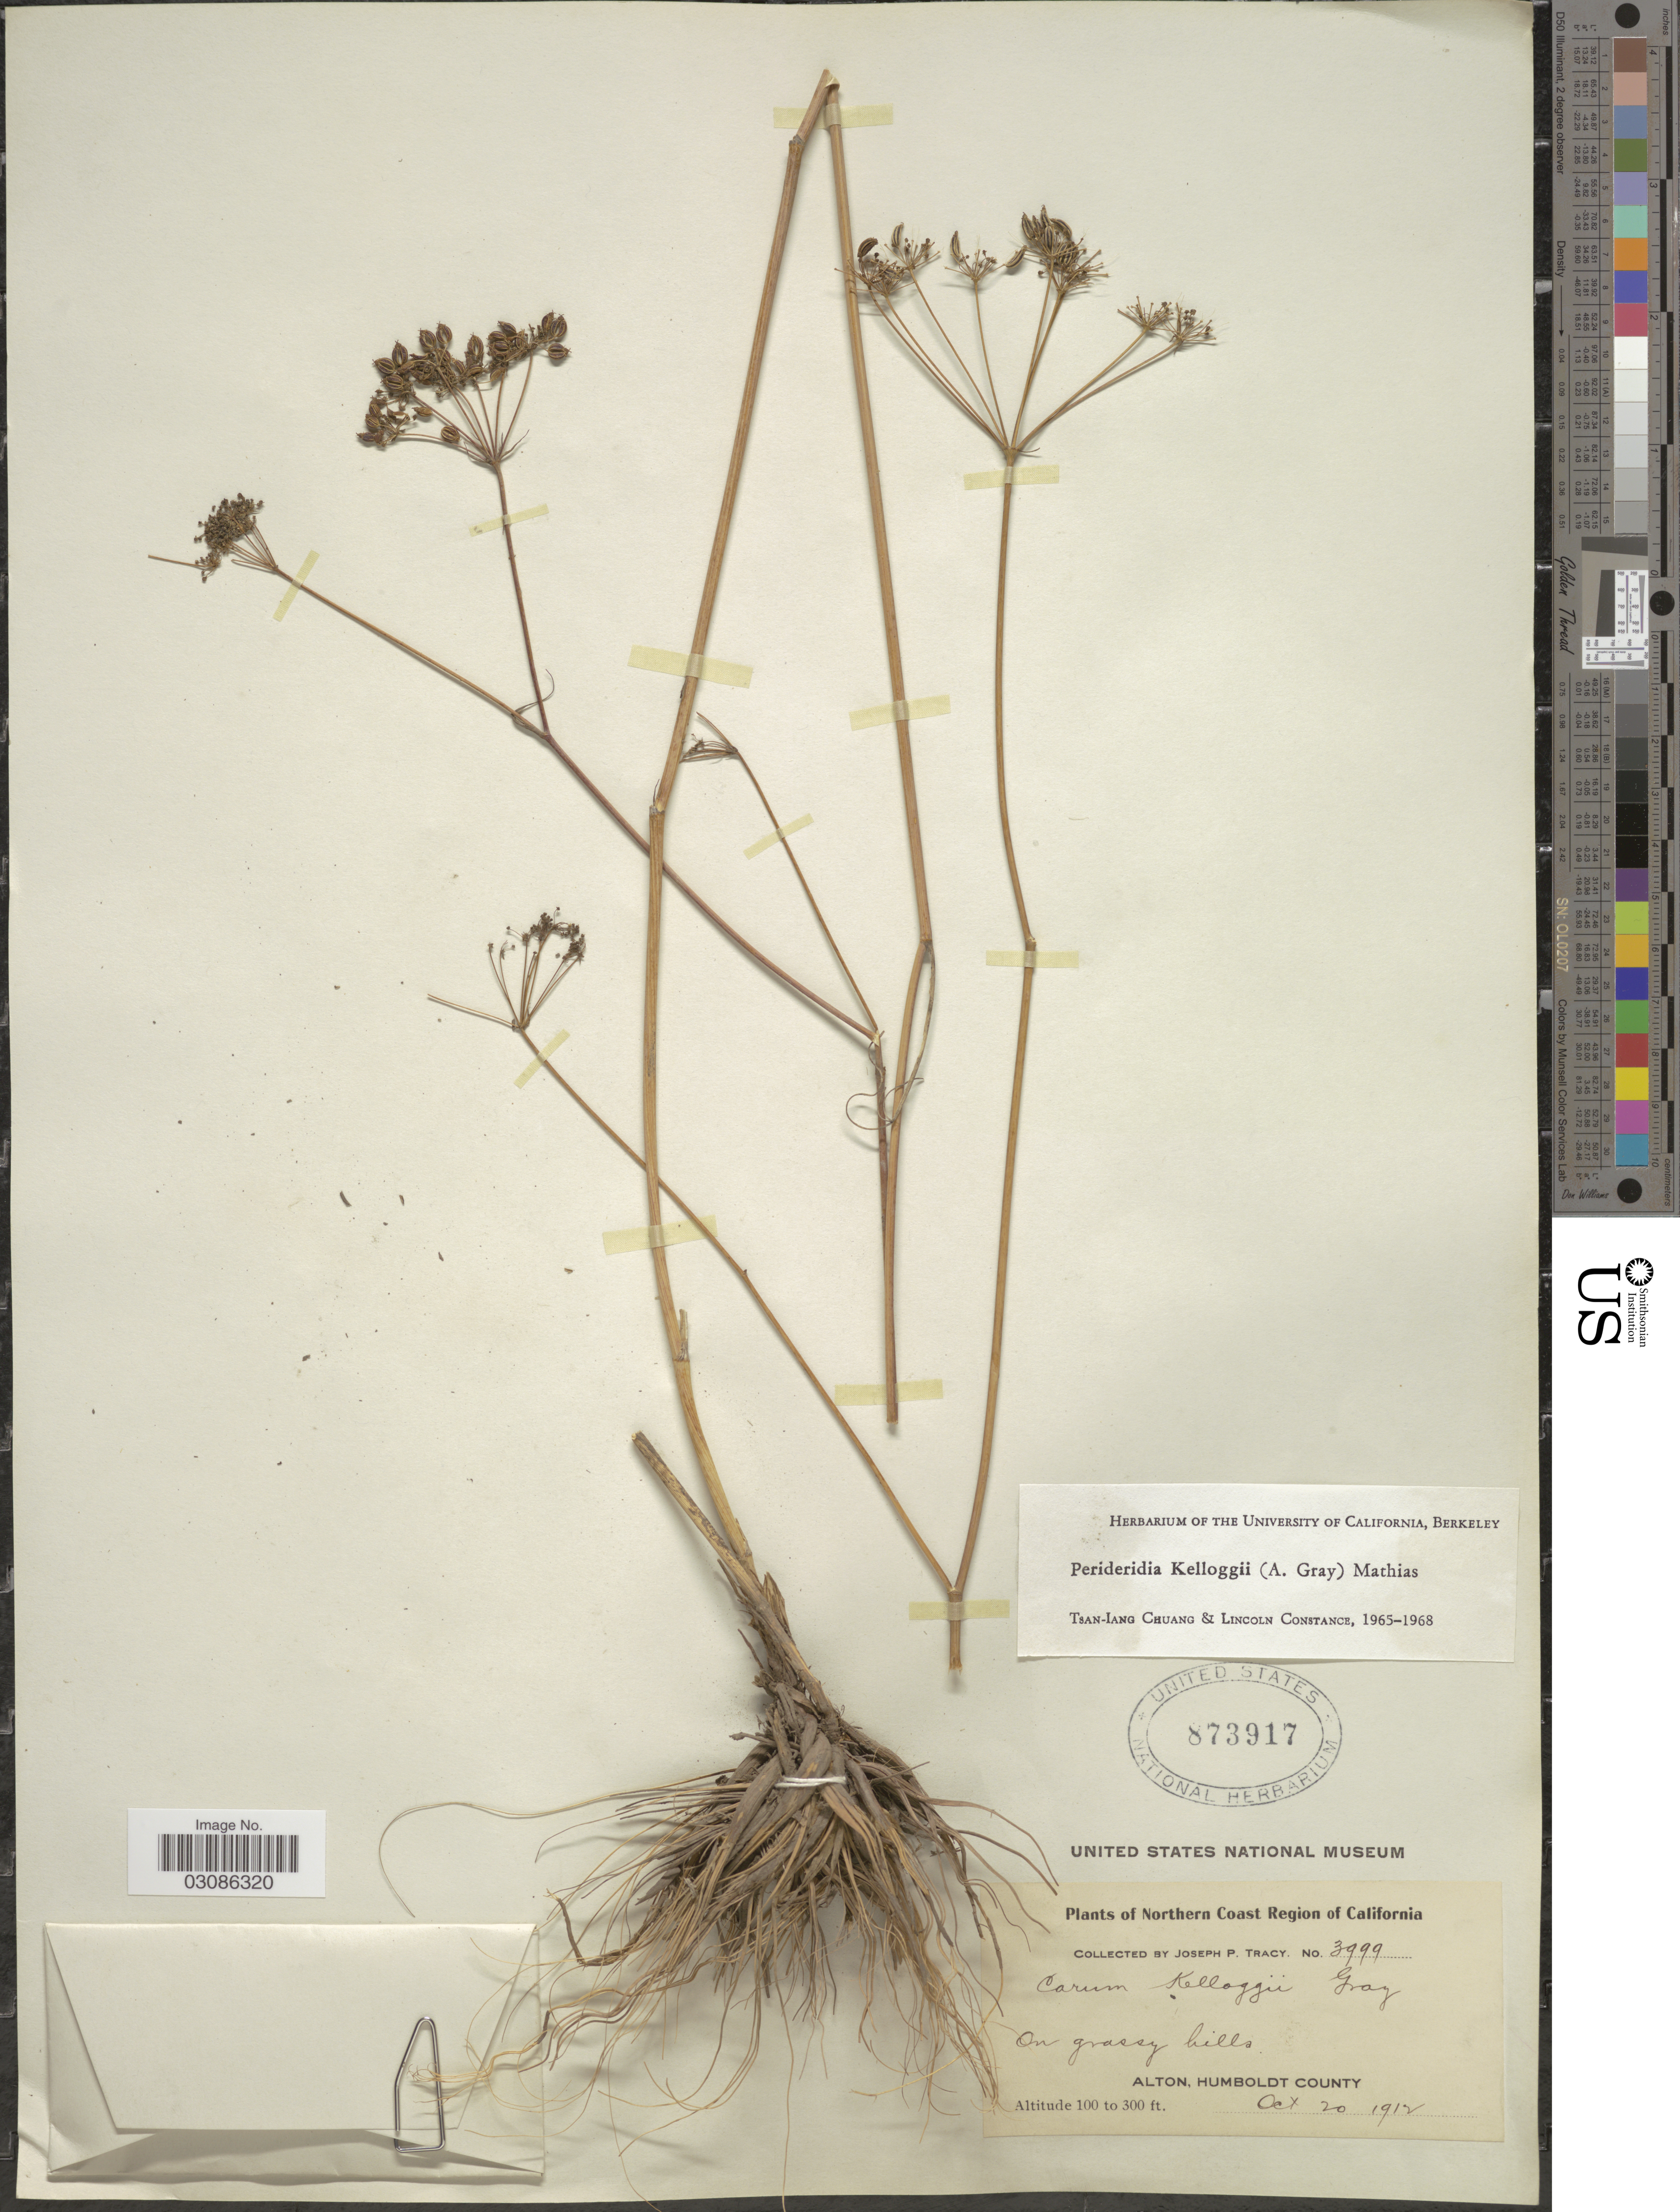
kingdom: Plantae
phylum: Tracheophyta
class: Magnoliopsida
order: Apiales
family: Apiaceae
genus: Perideridia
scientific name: Perideridia kelloggii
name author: (A. Gray) Mathias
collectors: J. Tracy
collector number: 3999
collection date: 1912-10-20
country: United States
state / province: California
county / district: Humboldt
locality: Northern Coast Region of California, on grassy hills, Alton, Humboldt County.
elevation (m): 30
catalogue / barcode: US 873917